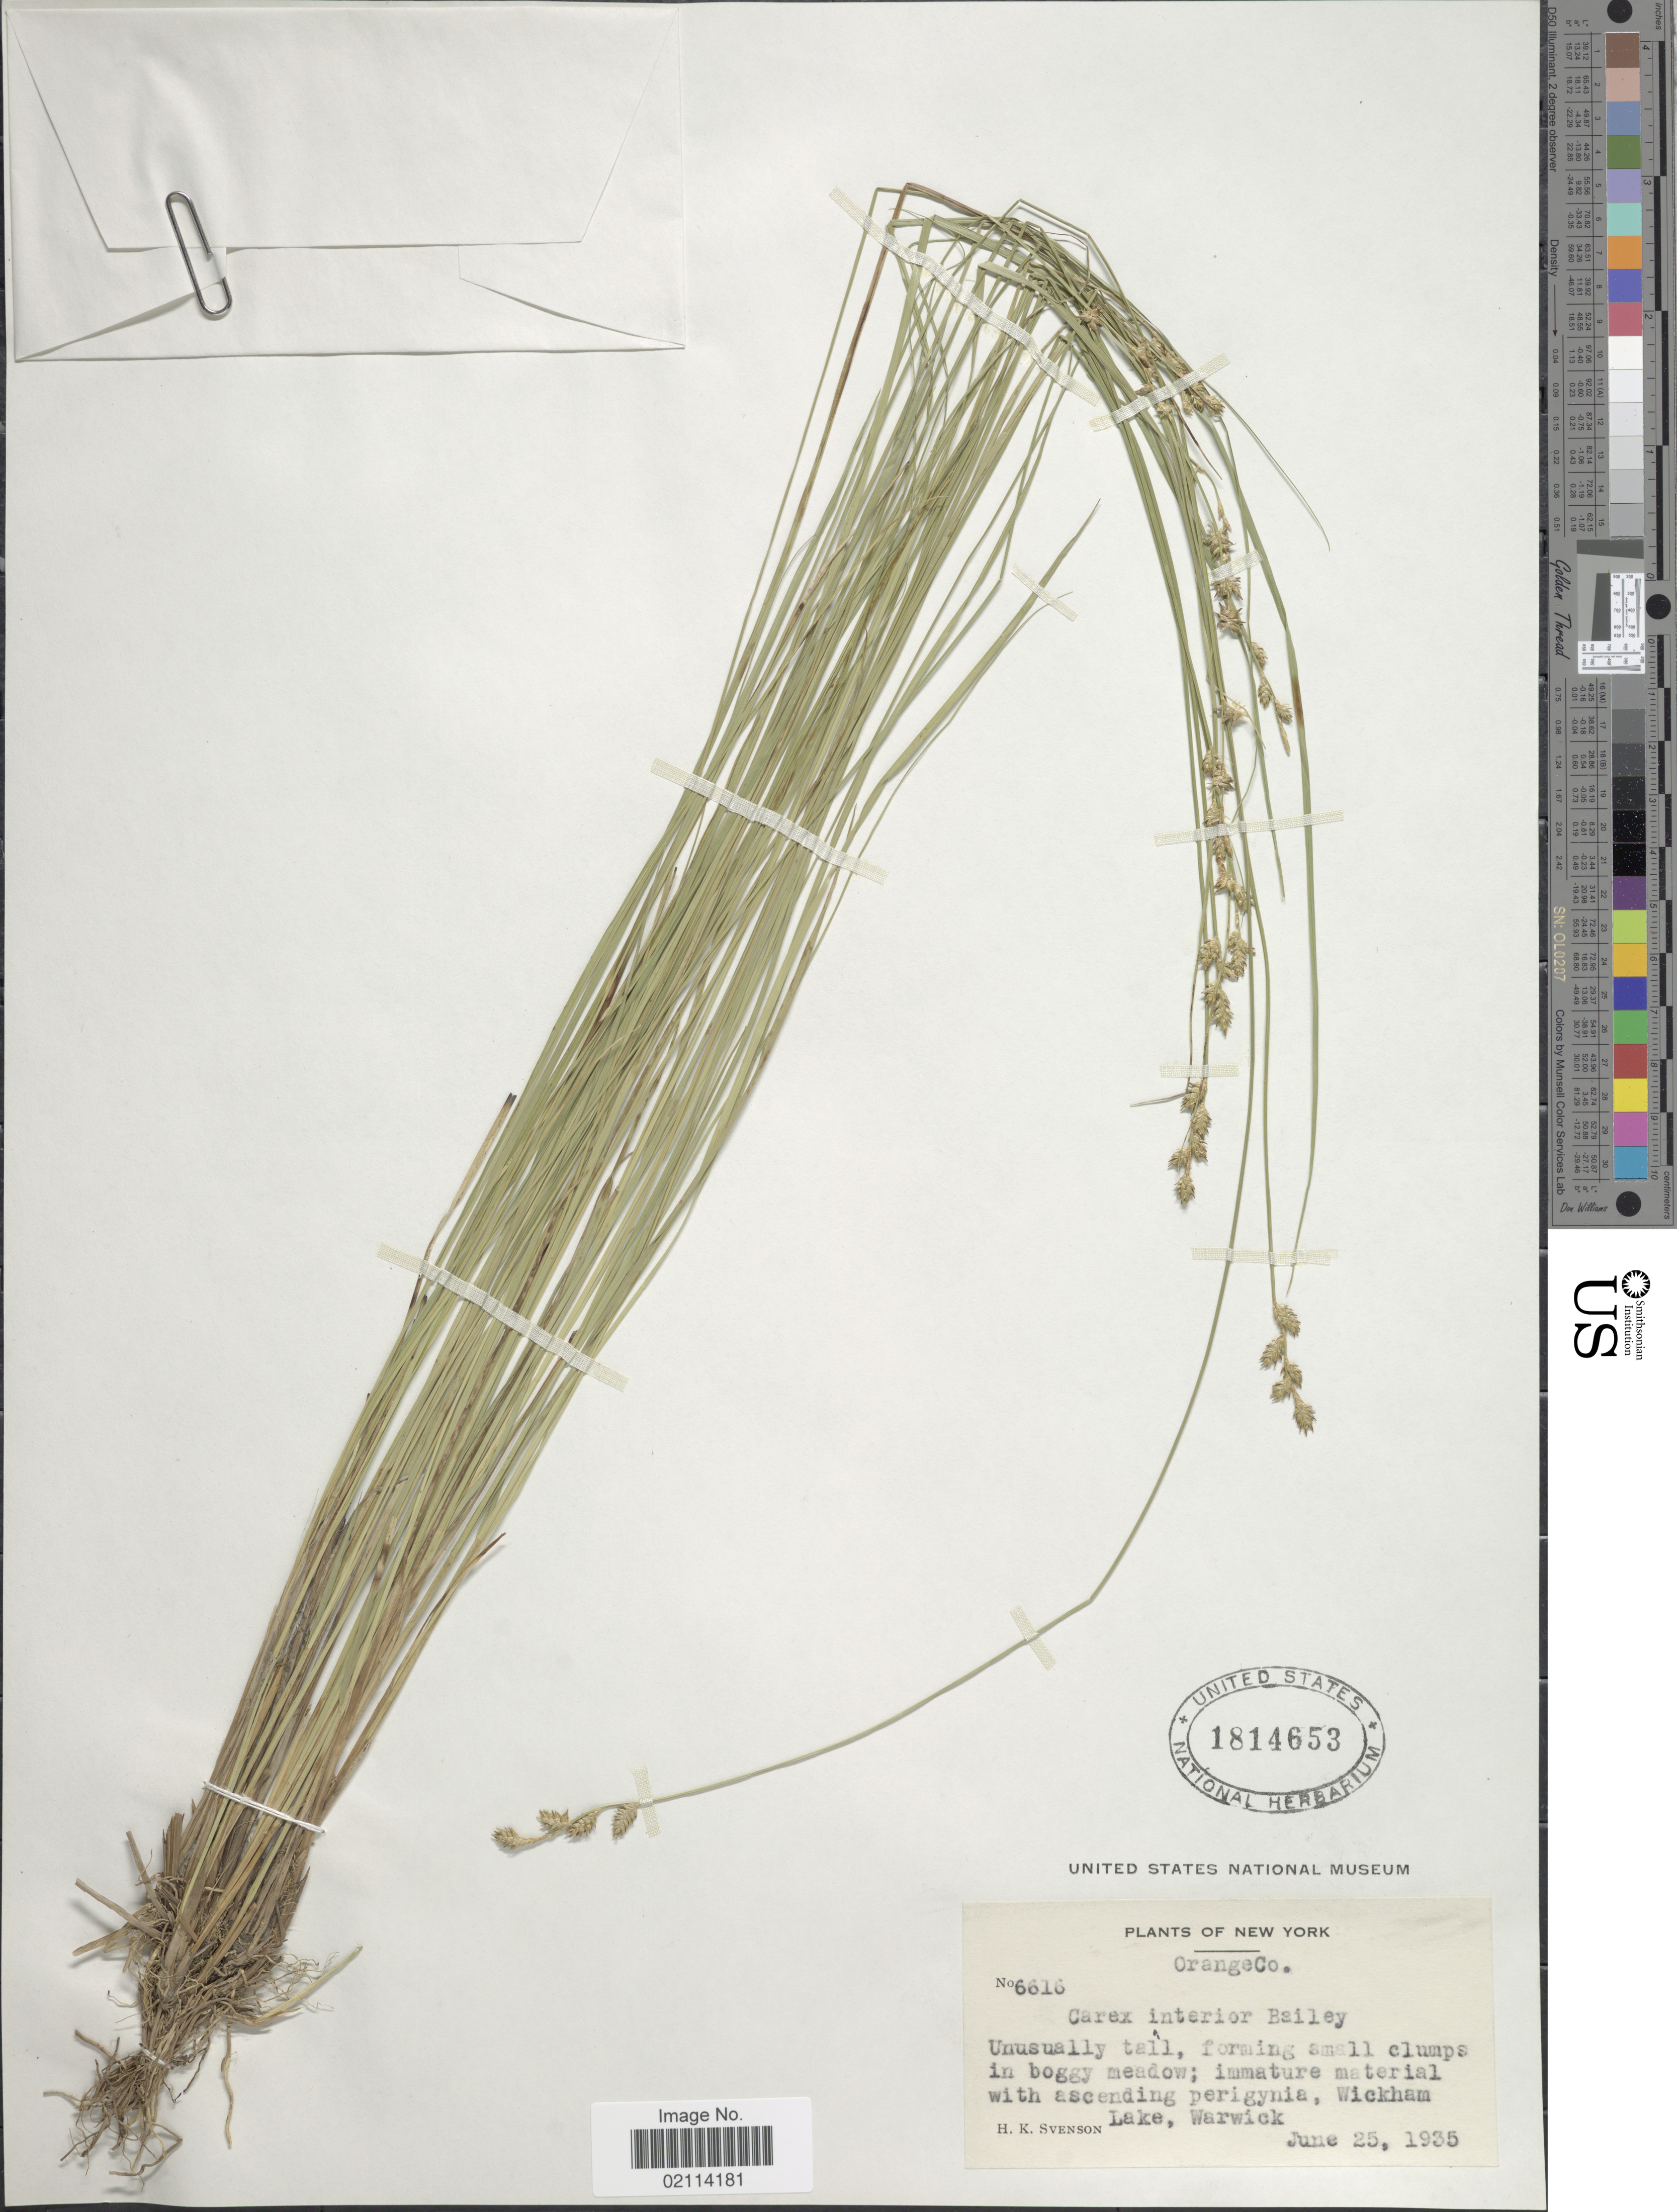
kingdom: Plantae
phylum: Tracheophyta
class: Liliopsida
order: Poales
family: Cyperaceae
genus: Carex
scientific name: Carex interior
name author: L.H. Bailey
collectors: H. K. Svenson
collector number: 6616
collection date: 1935-06-25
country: United States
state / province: New York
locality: Orange Co., in boggy meadow, Wickham Lake, Warwick.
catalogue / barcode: US 1814653